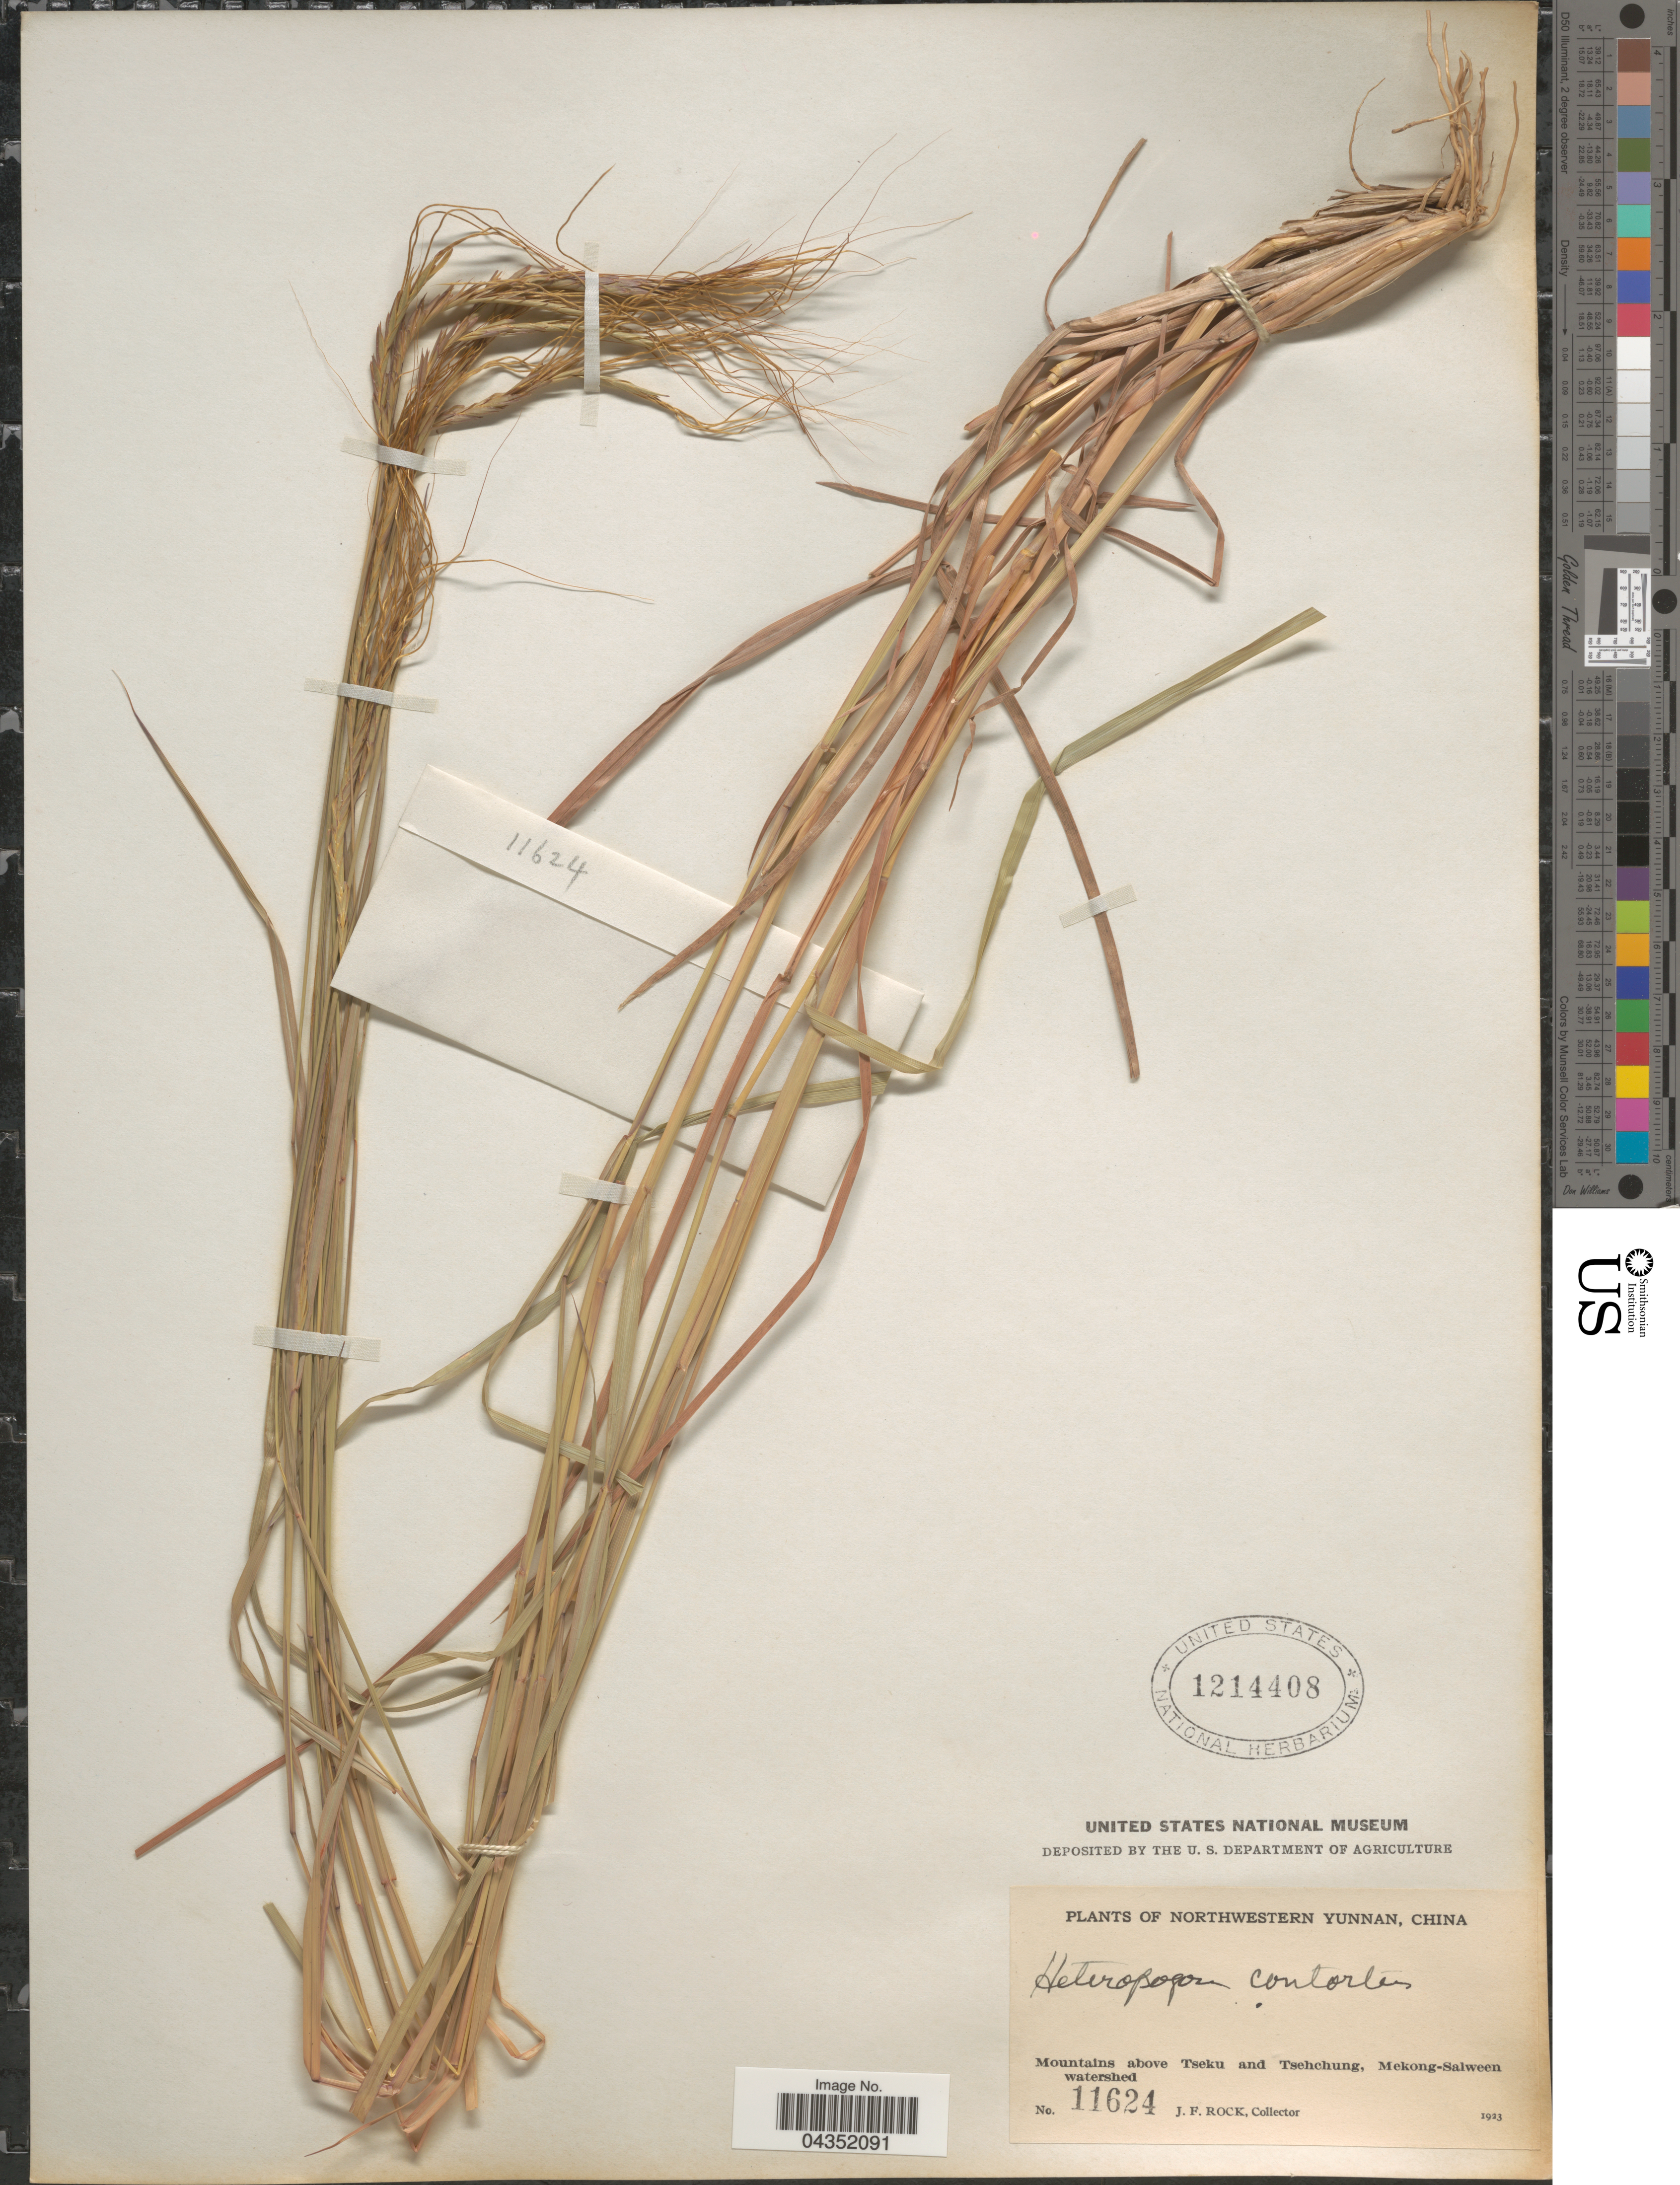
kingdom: Plantae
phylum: Tracheophyta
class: Liliopsida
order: Poales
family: Poaceae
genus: Heteropogon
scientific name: Heteropogon contortus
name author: (L.) P. Beauv. ex Roem. & Schult.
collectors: J. Rock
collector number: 11624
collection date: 1923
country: China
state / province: Yunnan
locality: Northwestern Yunnan. Mountains above Tseku and Tsehchung, Mekong-Salween watershed.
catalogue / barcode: US 1214408